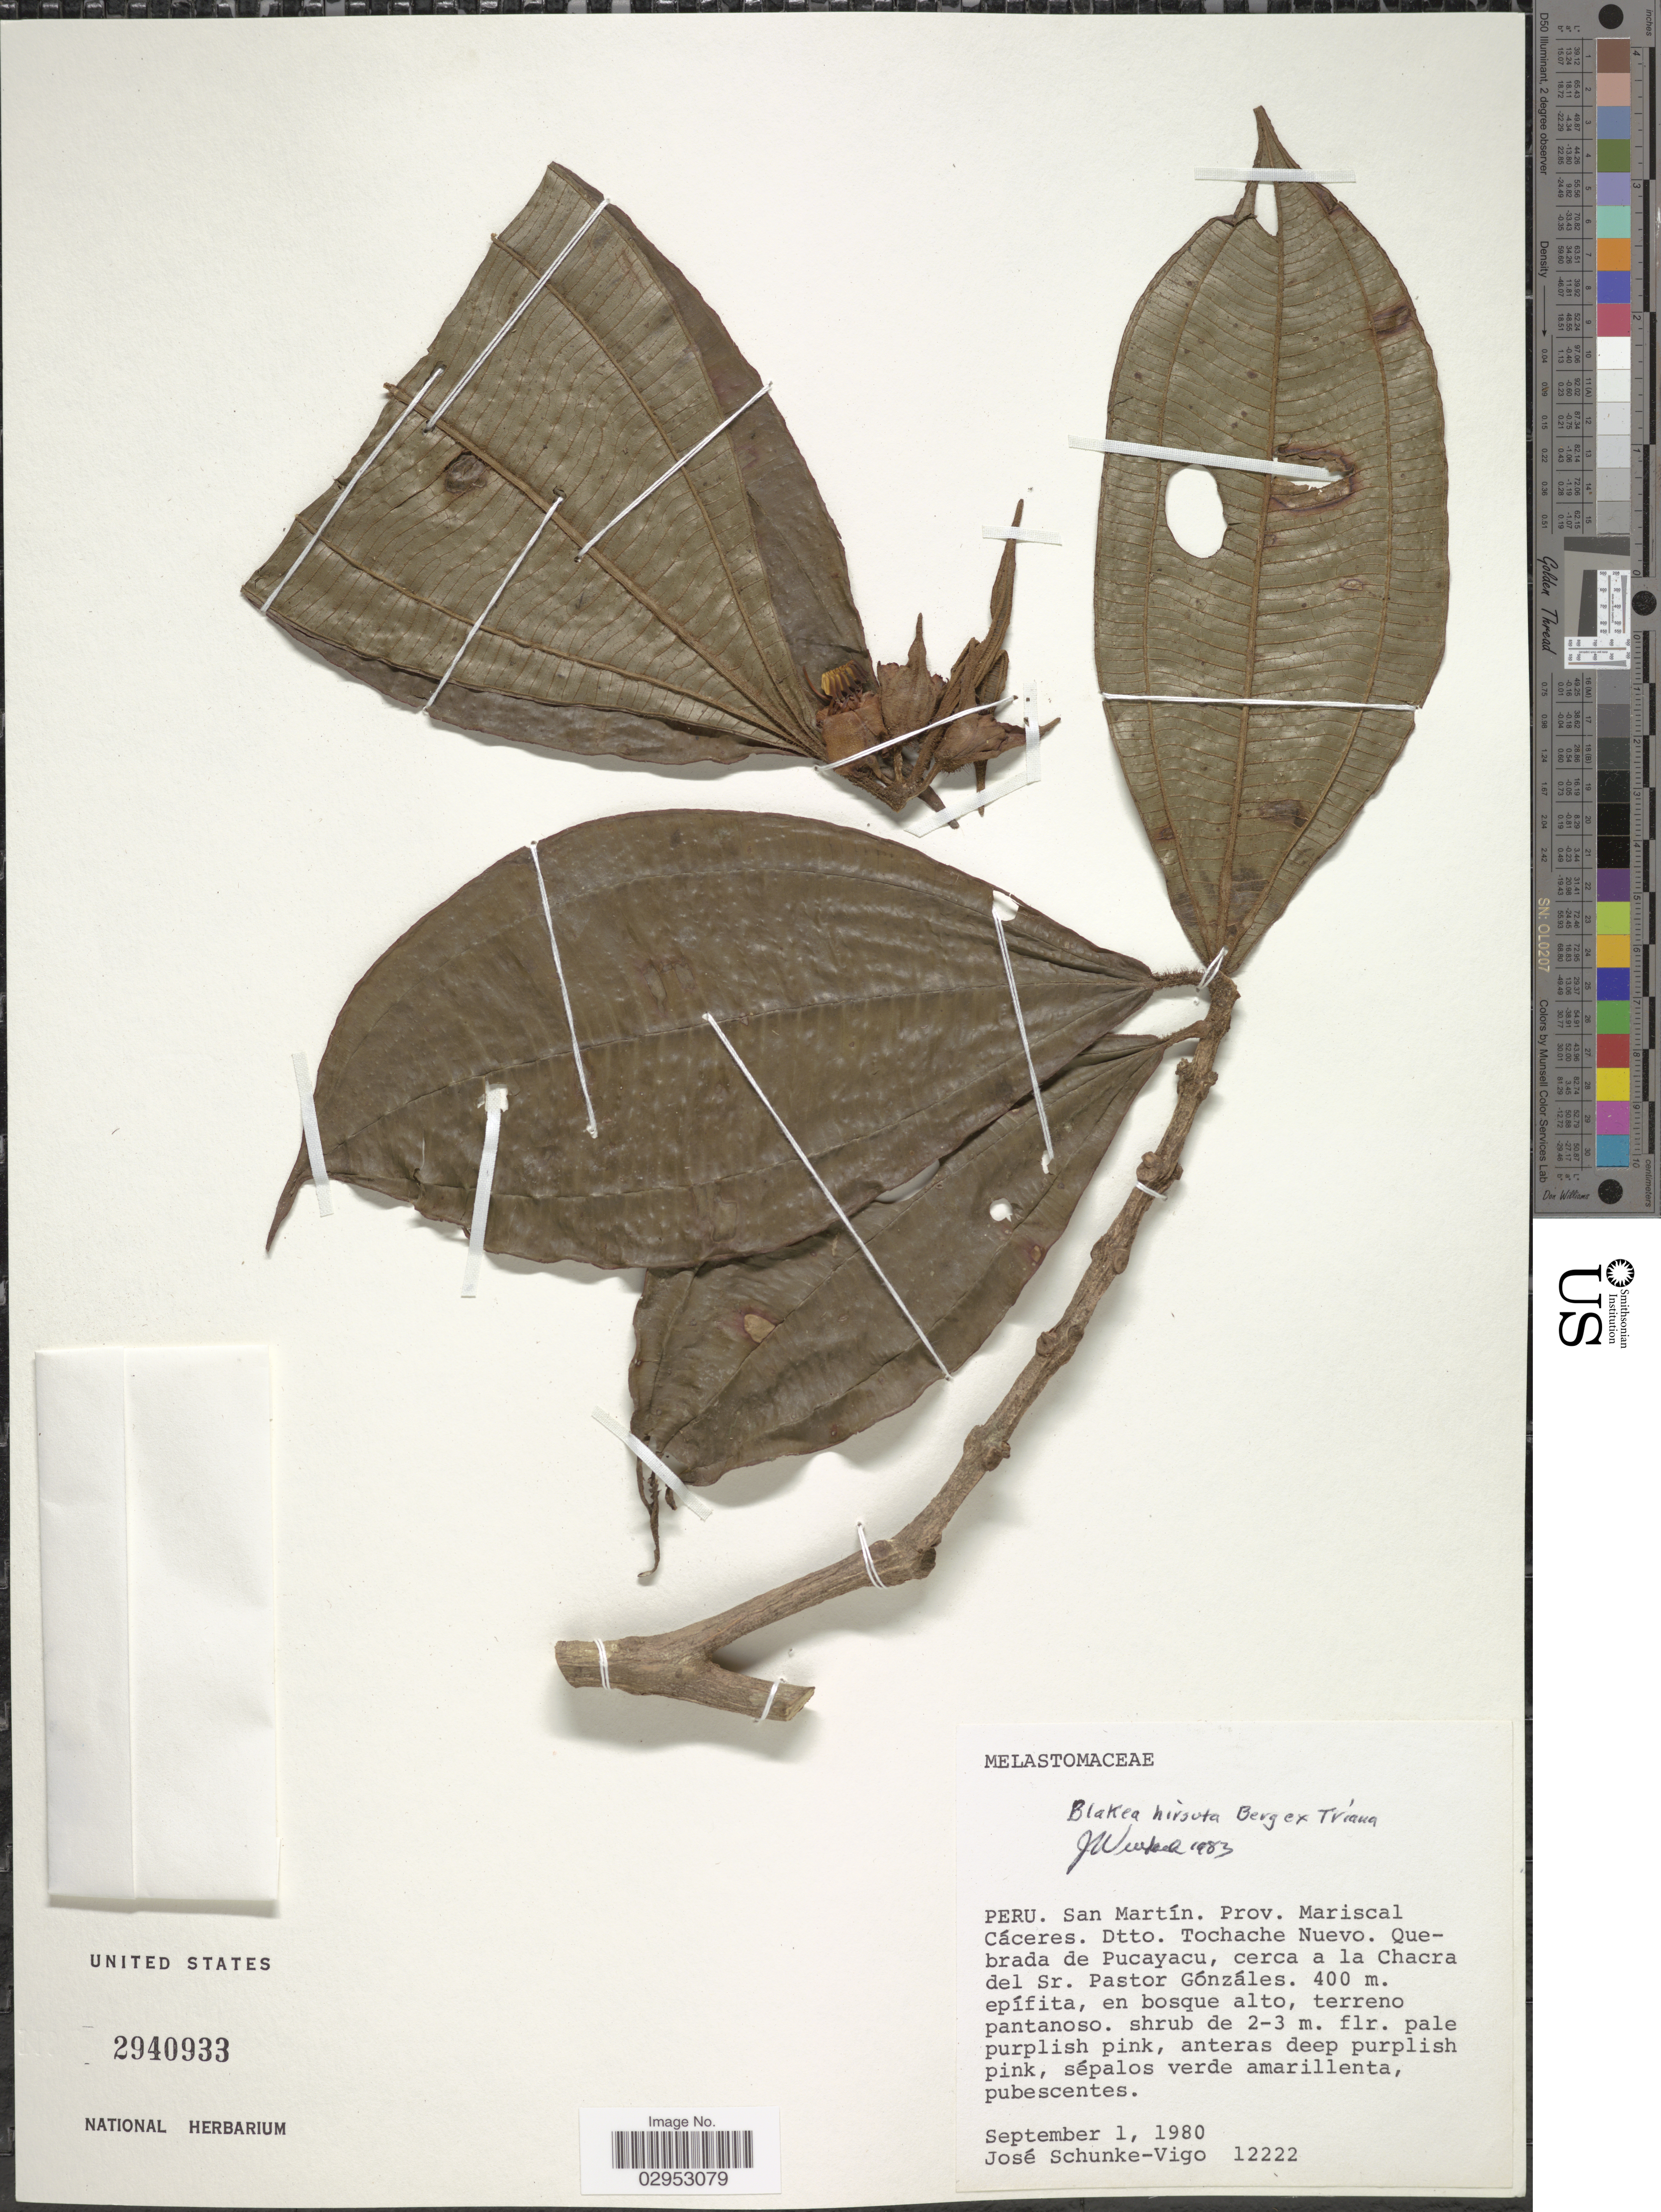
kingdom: Plantae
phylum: Tracheophyta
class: Magnoliopsida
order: Myrtales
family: Melastomataceae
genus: Blakea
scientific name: Blakea hirsuta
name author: O. Berg ex Triana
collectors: J. Schunke Vigo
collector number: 12222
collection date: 1980-09-01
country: Peru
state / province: San Martín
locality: Prov. Mariscal Cáceres. Dtto. Tocache Nuevo. Quebrada de Pucayacu, cerca a la Chacra del Sr. Pastor Gónzáles.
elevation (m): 400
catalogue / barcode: US 2940933